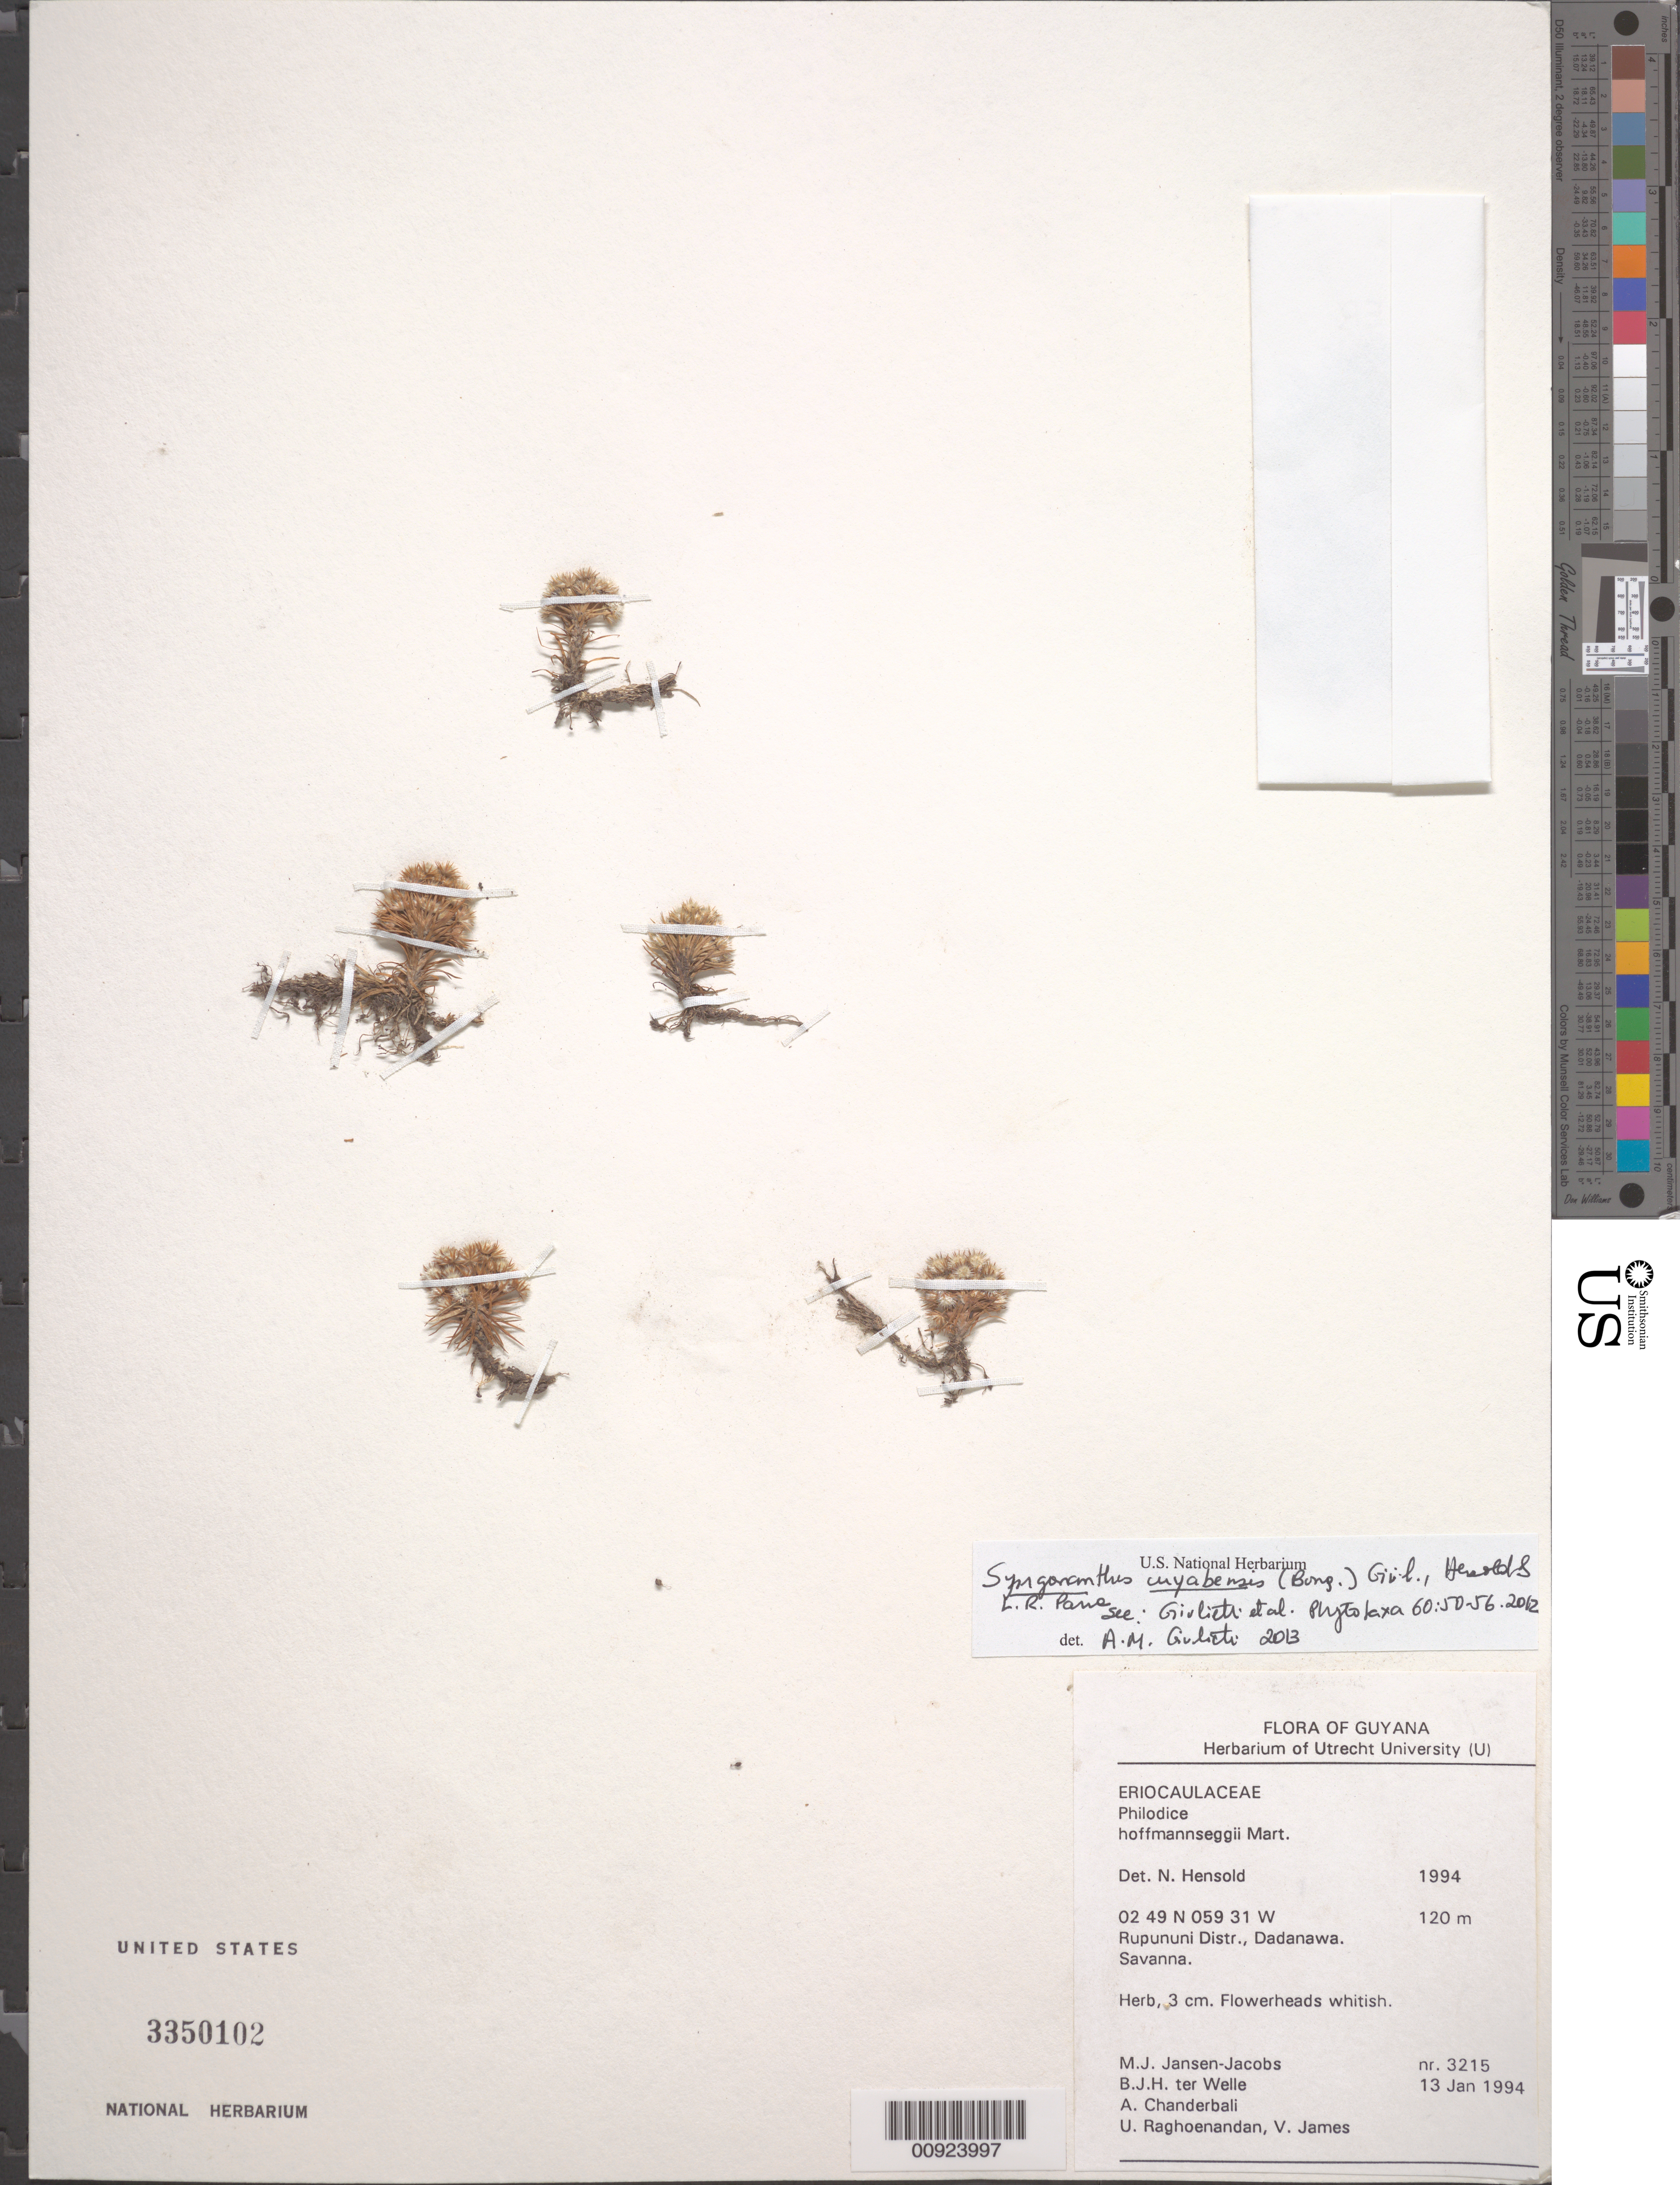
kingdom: Plantae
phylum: Tracheophyta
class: Liliopsida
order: Poales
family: Eriocaulaceae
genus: Syngonanthus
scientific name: Syngonanthus cuyabensis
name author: (Bong.) Giul. et al.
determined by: Giulietti, Ana M.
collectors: M. J. Jansen-Jacobs, B. Welle, A. S. Chanderbali, U. Raghoenandan & V. James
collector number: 3215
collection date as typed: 13-Jan-94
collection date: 1994-01-13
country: Guyana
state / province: U. Takutu-U. Essequibo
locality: Rupununi District, Dadanawa, Rupununi River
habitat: Savanna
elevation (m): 120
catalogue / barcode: US 3350102